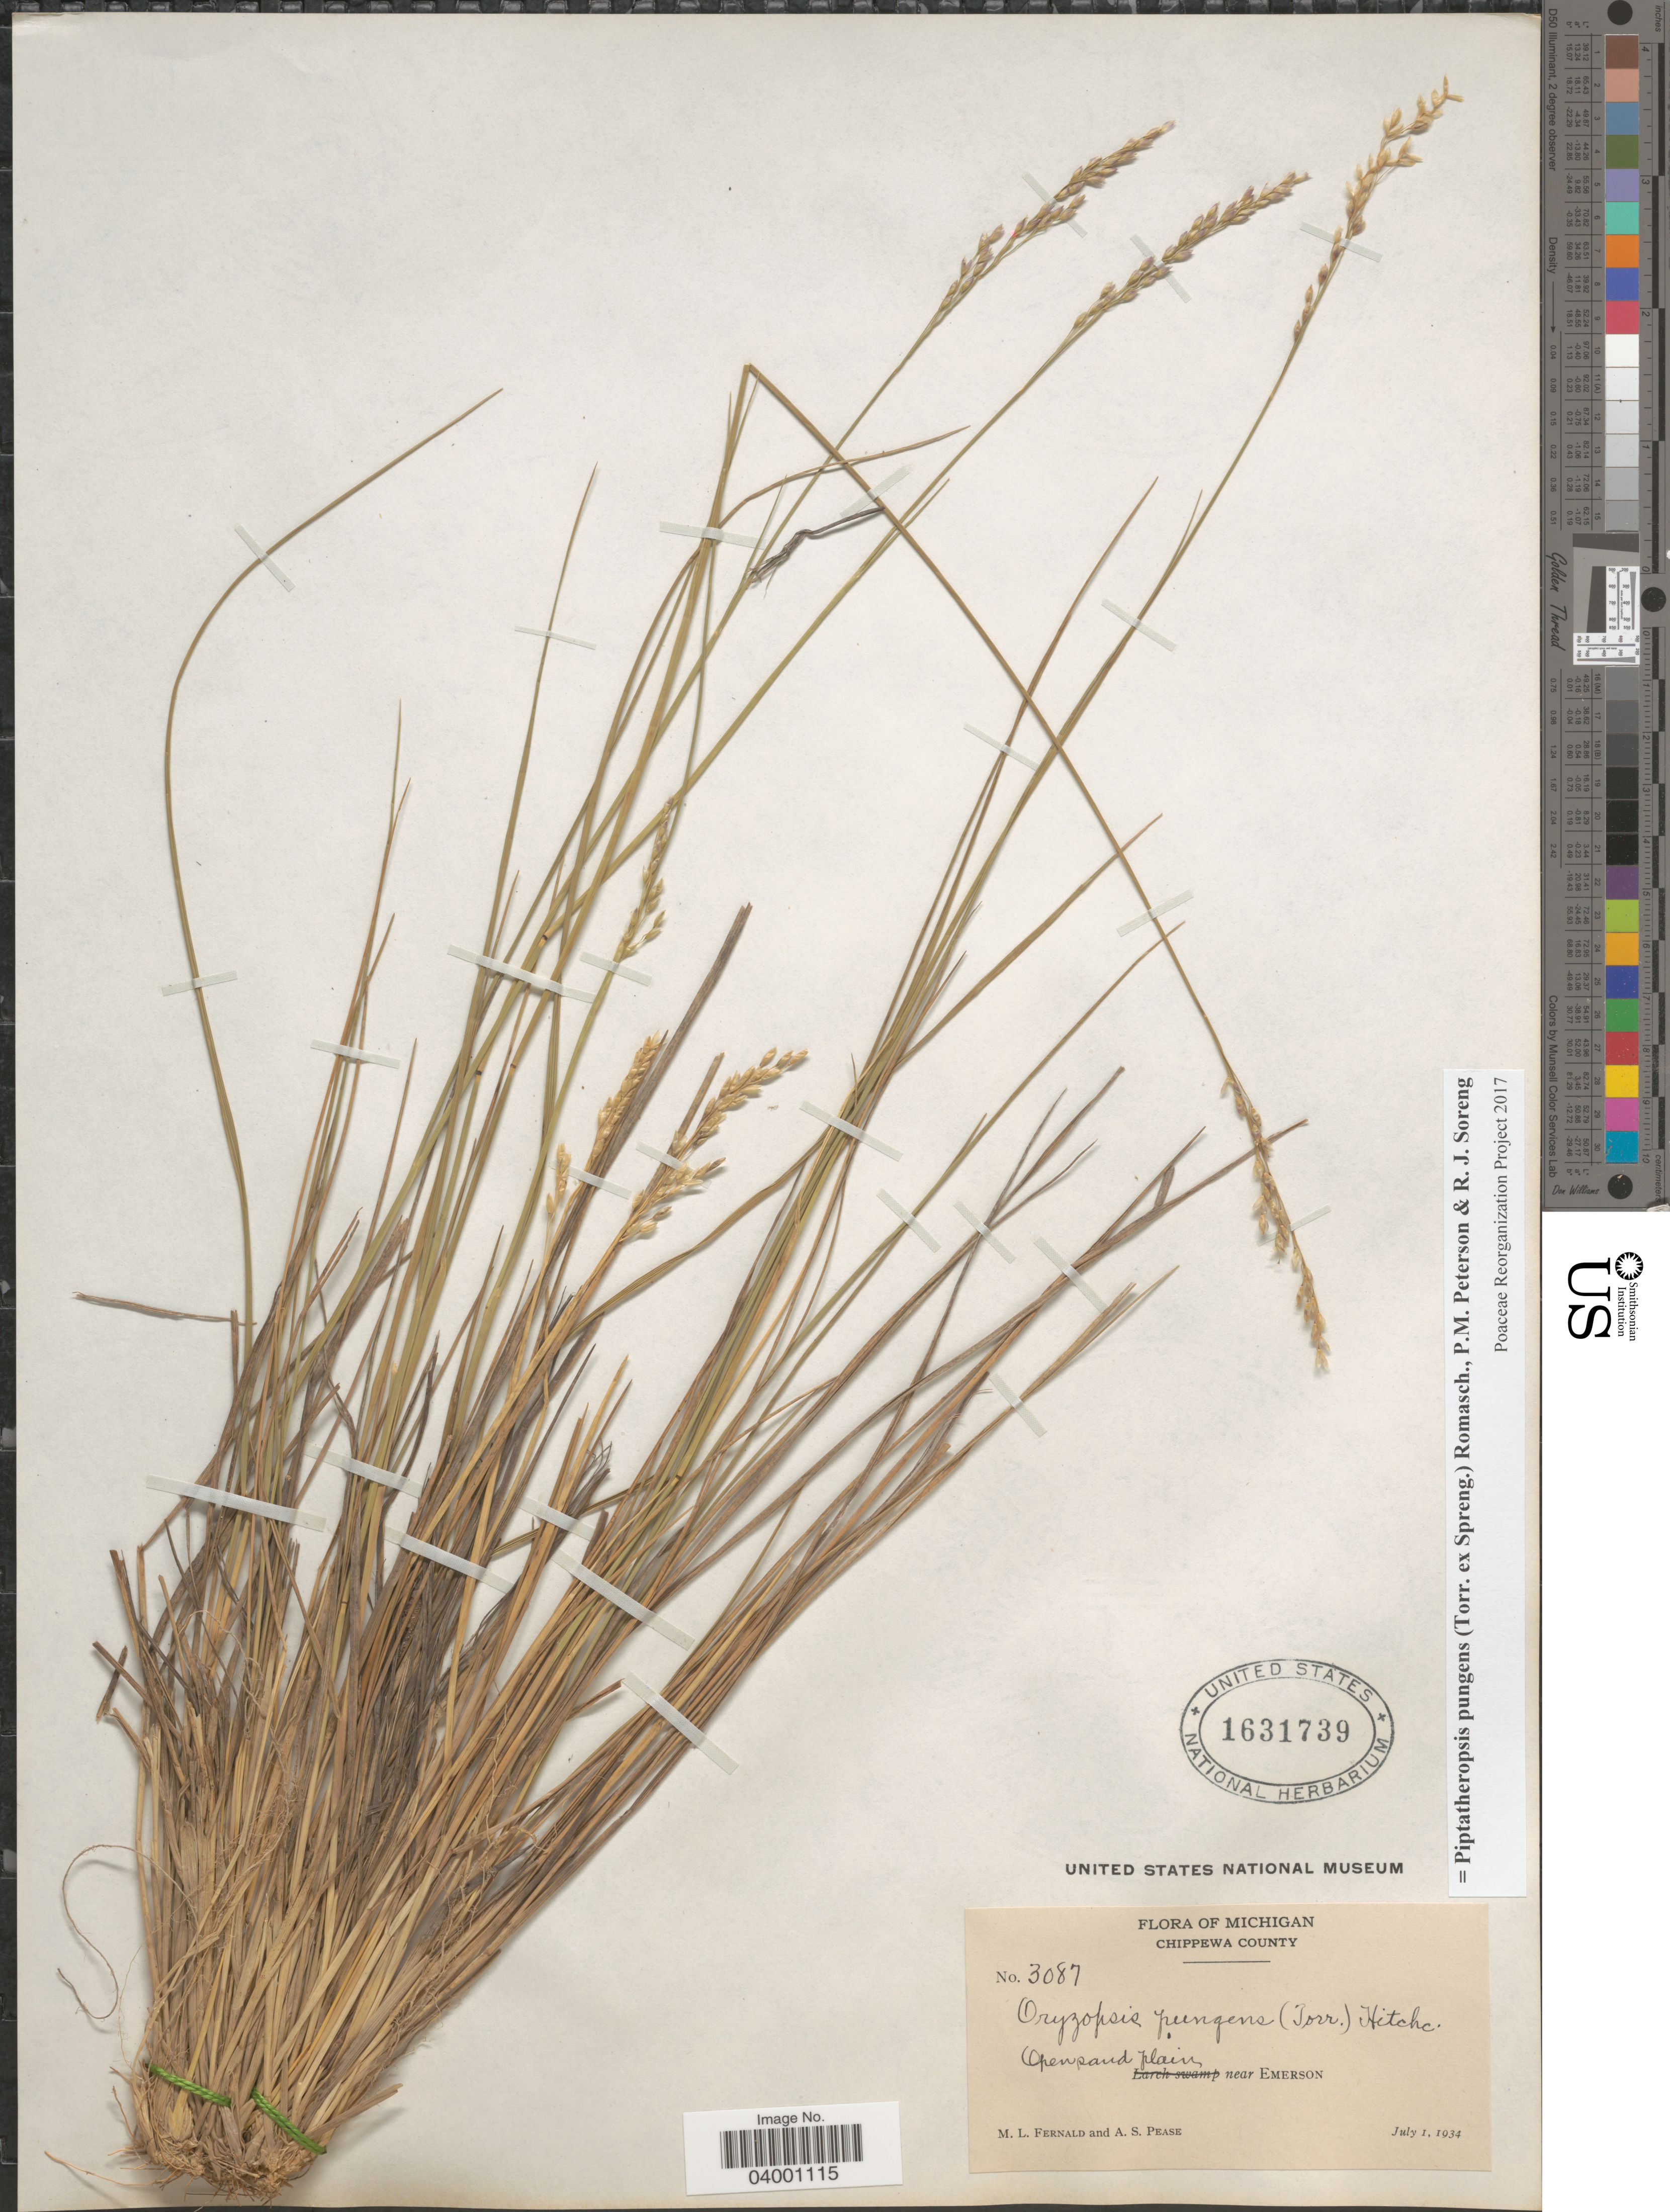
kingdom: Plantae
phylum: Tracheophyta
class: Liliopsida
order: Poales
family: Poaceae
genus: Piptatheropsis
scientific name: Piptatheropsis pungens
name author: (Torr. ex Spreng.) Romasch. et al.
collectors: M. L. Fernald & A. S. Pease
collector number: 3087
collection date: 1934-07-01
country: United States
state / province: Michigan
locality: Chippewa County. Near Emerson.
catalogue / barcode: US 1631739